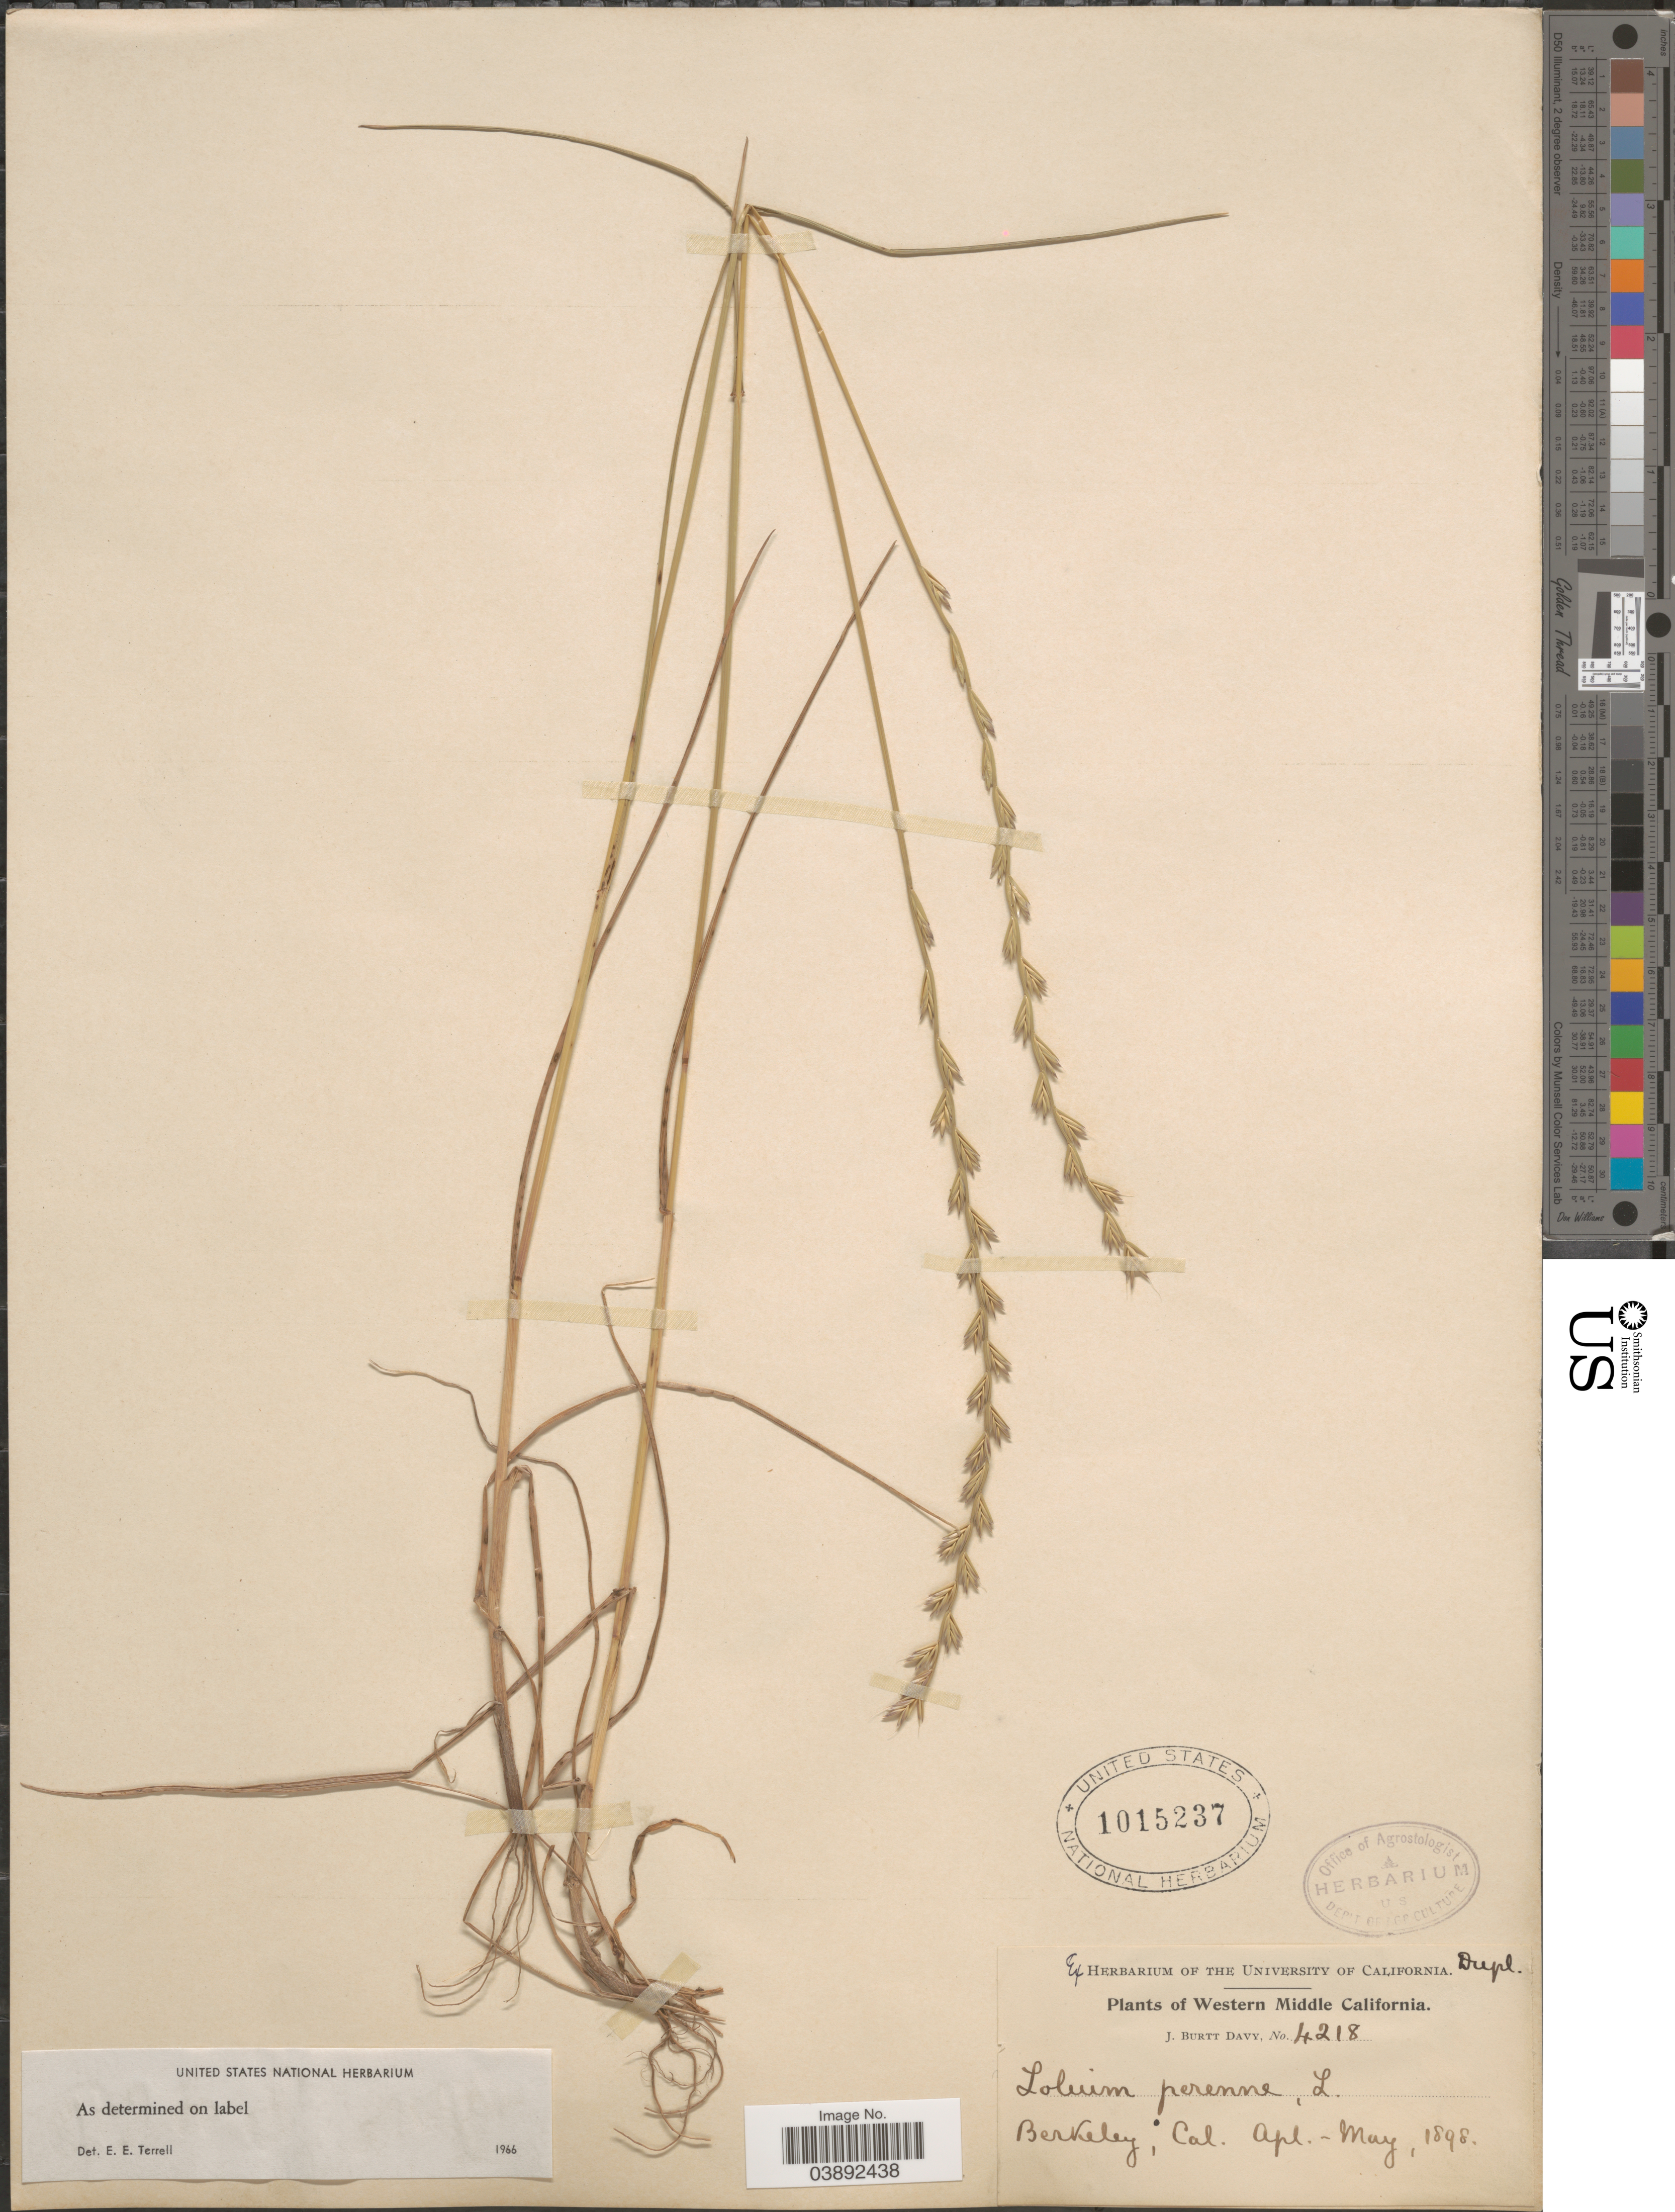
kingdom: Plantae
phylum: Tracheophyta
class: Liliopsida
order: Poales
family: Poaceae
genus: Lolium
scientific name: Lolium perenne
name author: L.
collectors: J. Burtt Davy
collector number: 4218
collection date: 1898-04/1898-05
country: United States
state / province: California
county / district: Alameda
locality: Western Middle California. Berkeley.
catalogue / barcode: US 1015237